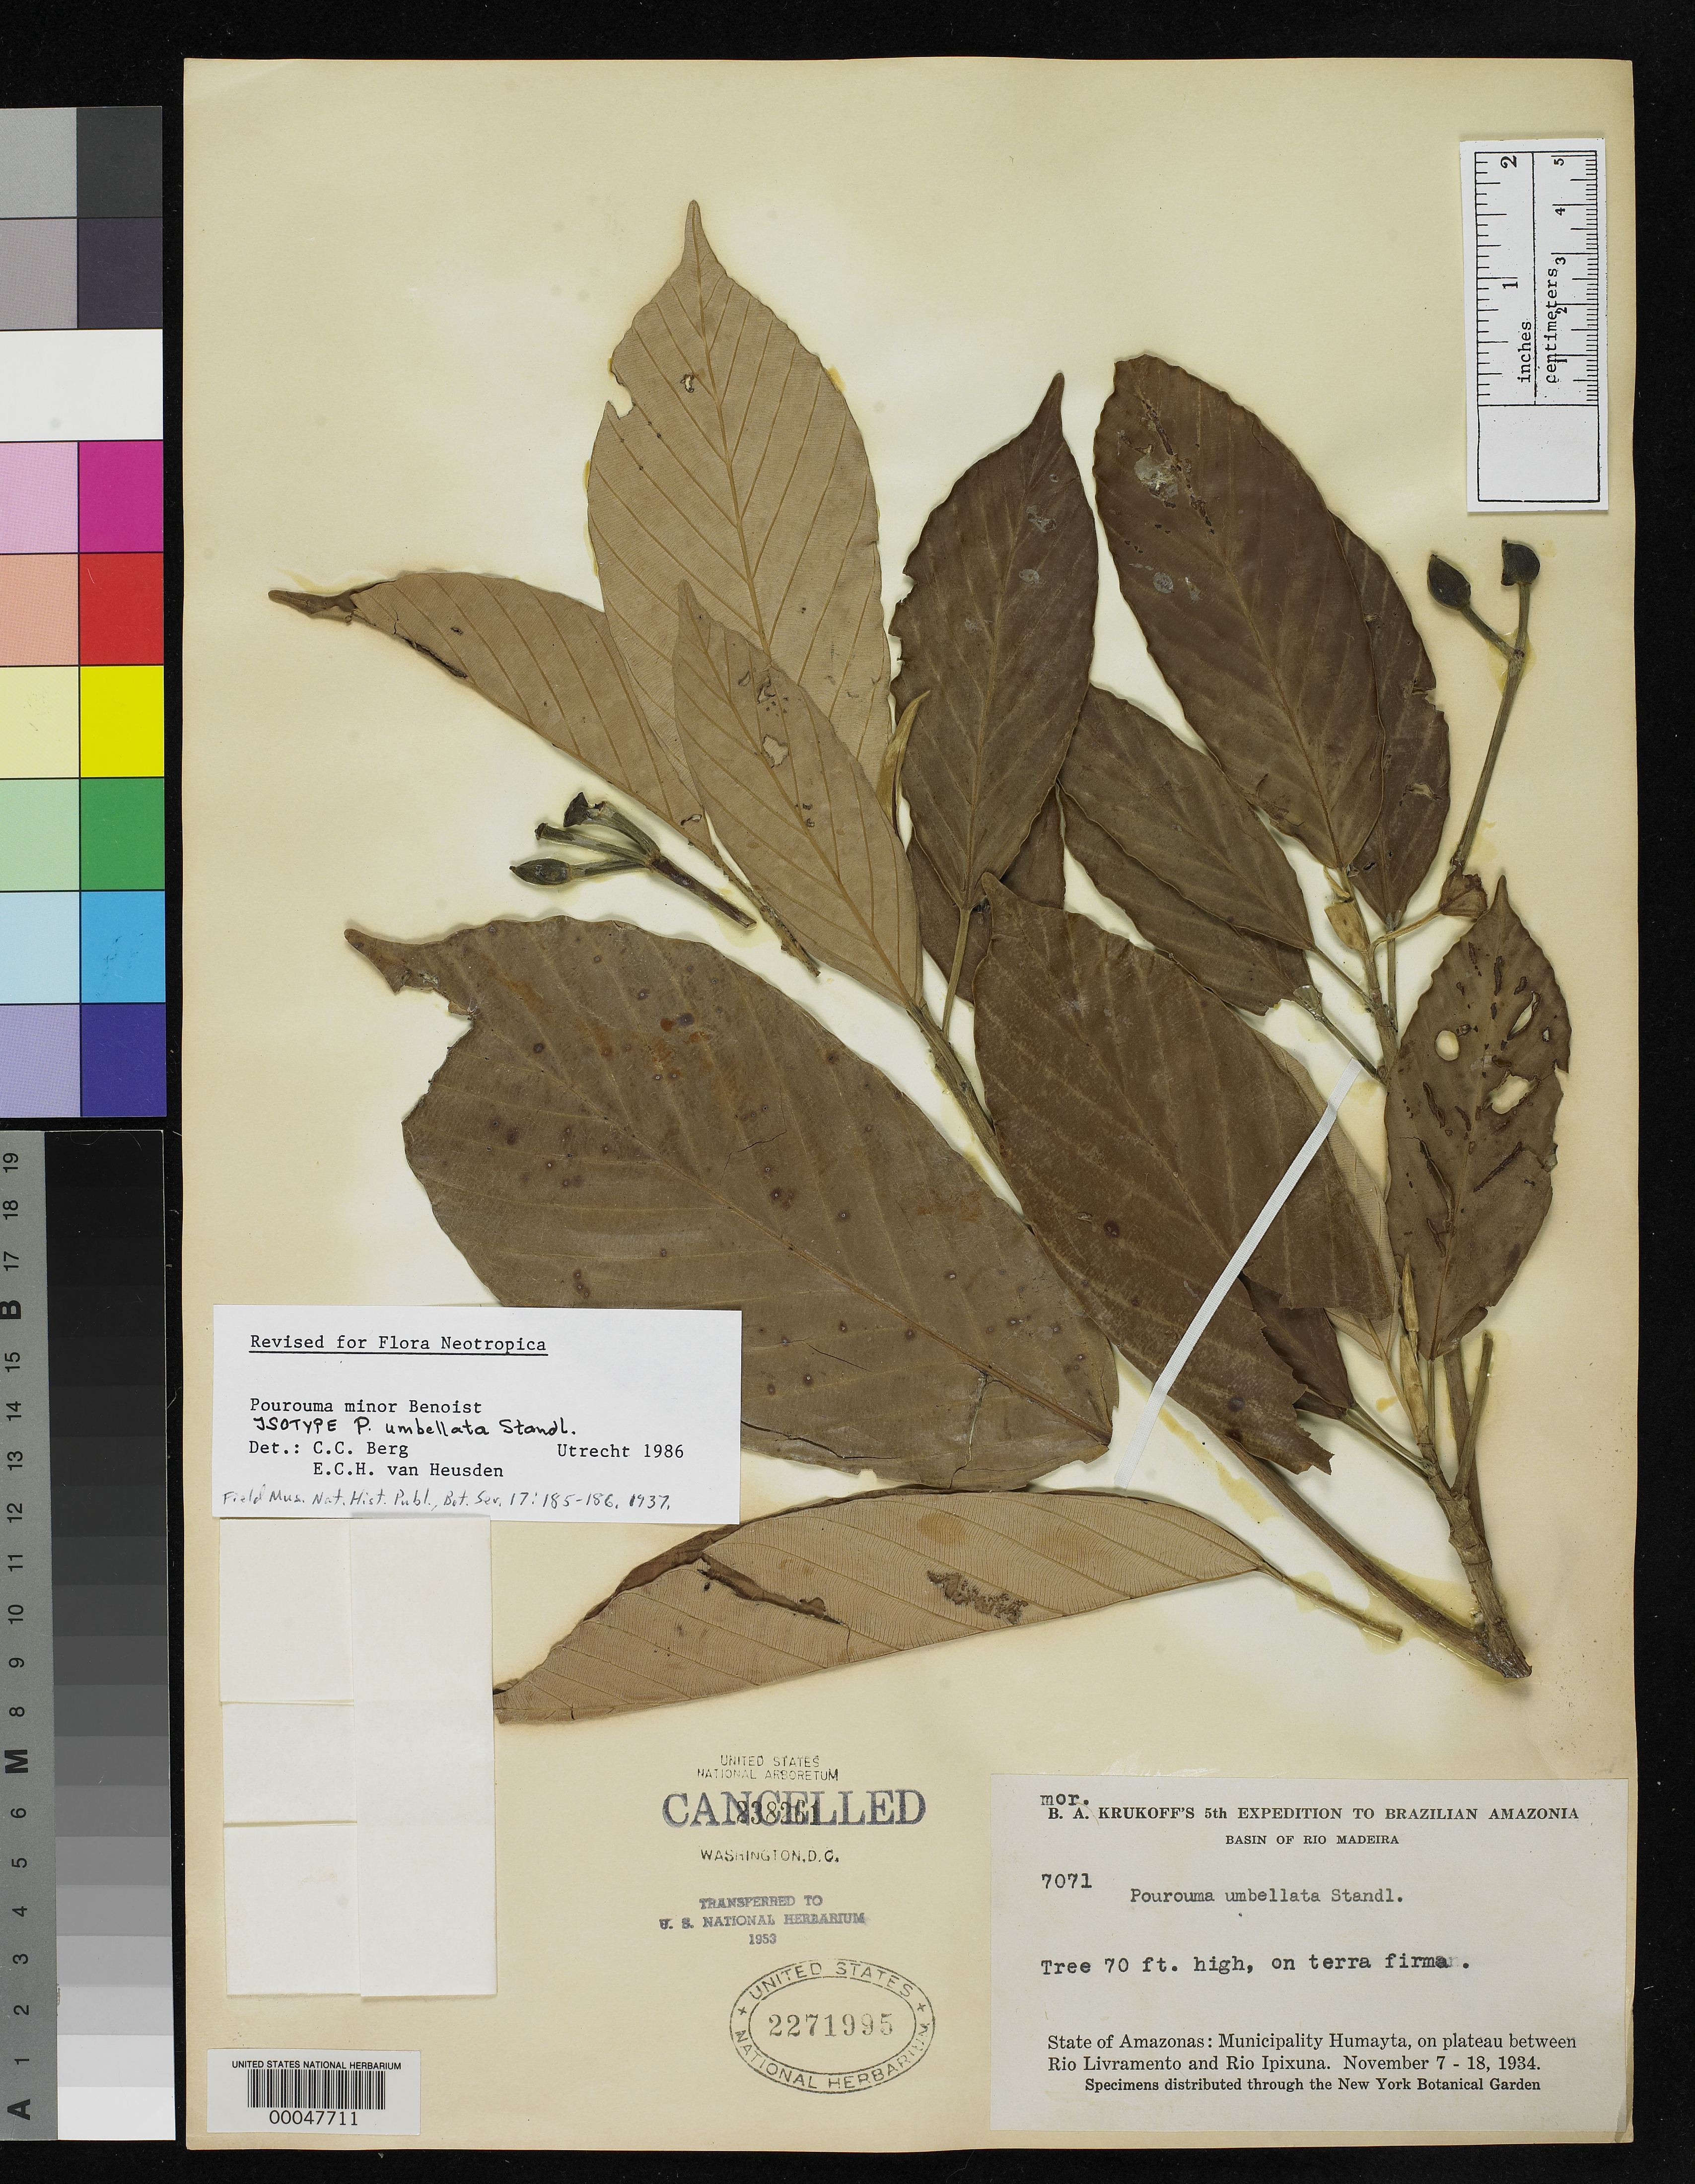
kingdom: Plantae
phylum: Tracheophyta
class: Magnoliopsida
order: Rosales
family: Urticaceae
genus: Pourouma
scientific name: Pourouma umbellata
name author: Standl.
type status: Isotype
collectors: B. A. Krukoff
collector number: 7071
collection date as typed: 07 Nov 1934 to 18 Nov 1934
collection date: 1934-11-07/1934-11-18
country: Brazil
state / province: Amazonas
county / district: Humaitá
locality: On plateau between Rio Livramento and Rio Ipixuna.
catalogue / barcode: US 2271995